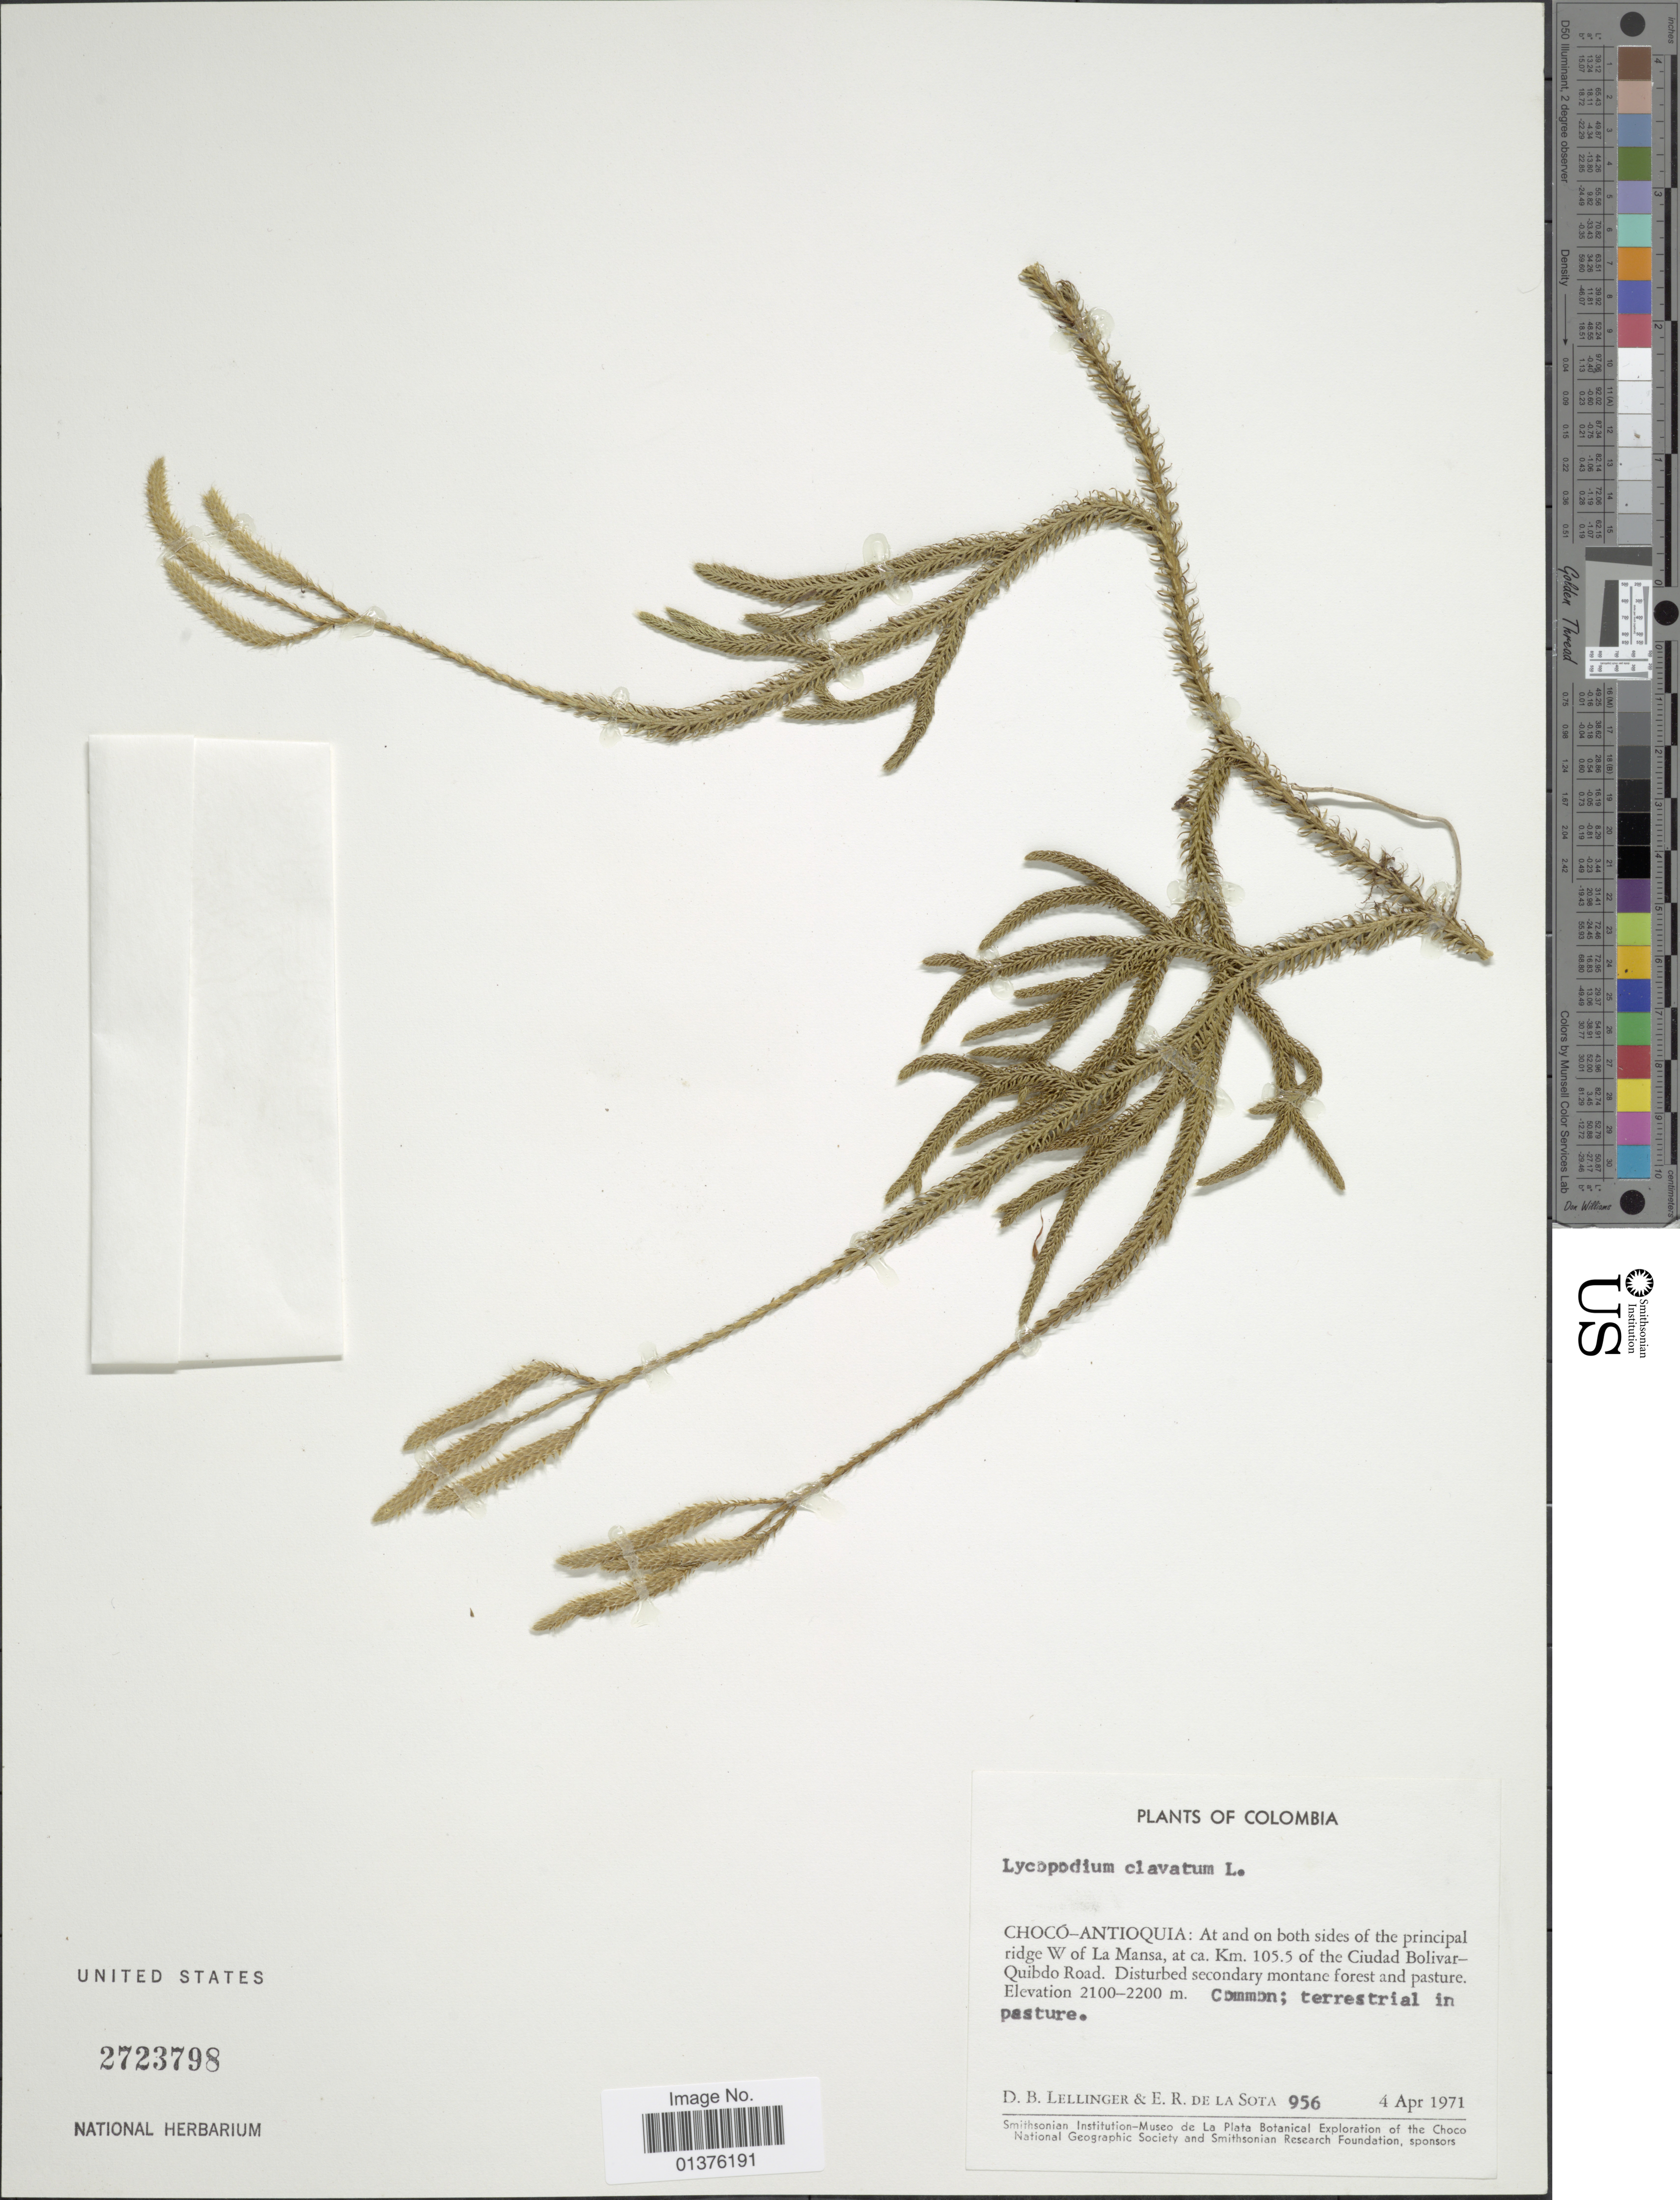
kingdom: Plantae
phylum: Tracheophyta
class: Lycopodiopsida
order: Lycopodiales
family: Lycopodiaceae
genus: Lycopodium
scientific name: Lycopodium clavatum subsp. clavatum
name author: L.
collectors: D. B. Lellinger & E. R. de la Sota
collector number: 956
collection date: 1971-04-04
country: Colombia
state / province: Chocó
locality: Chocó-Antioquia: at and on both sides of the principal ridge W of La Mansa, at ca. Km. 105.5 of the Ciudad Bolivar-Quibdo road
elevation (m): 2100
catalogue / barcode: US 2723798